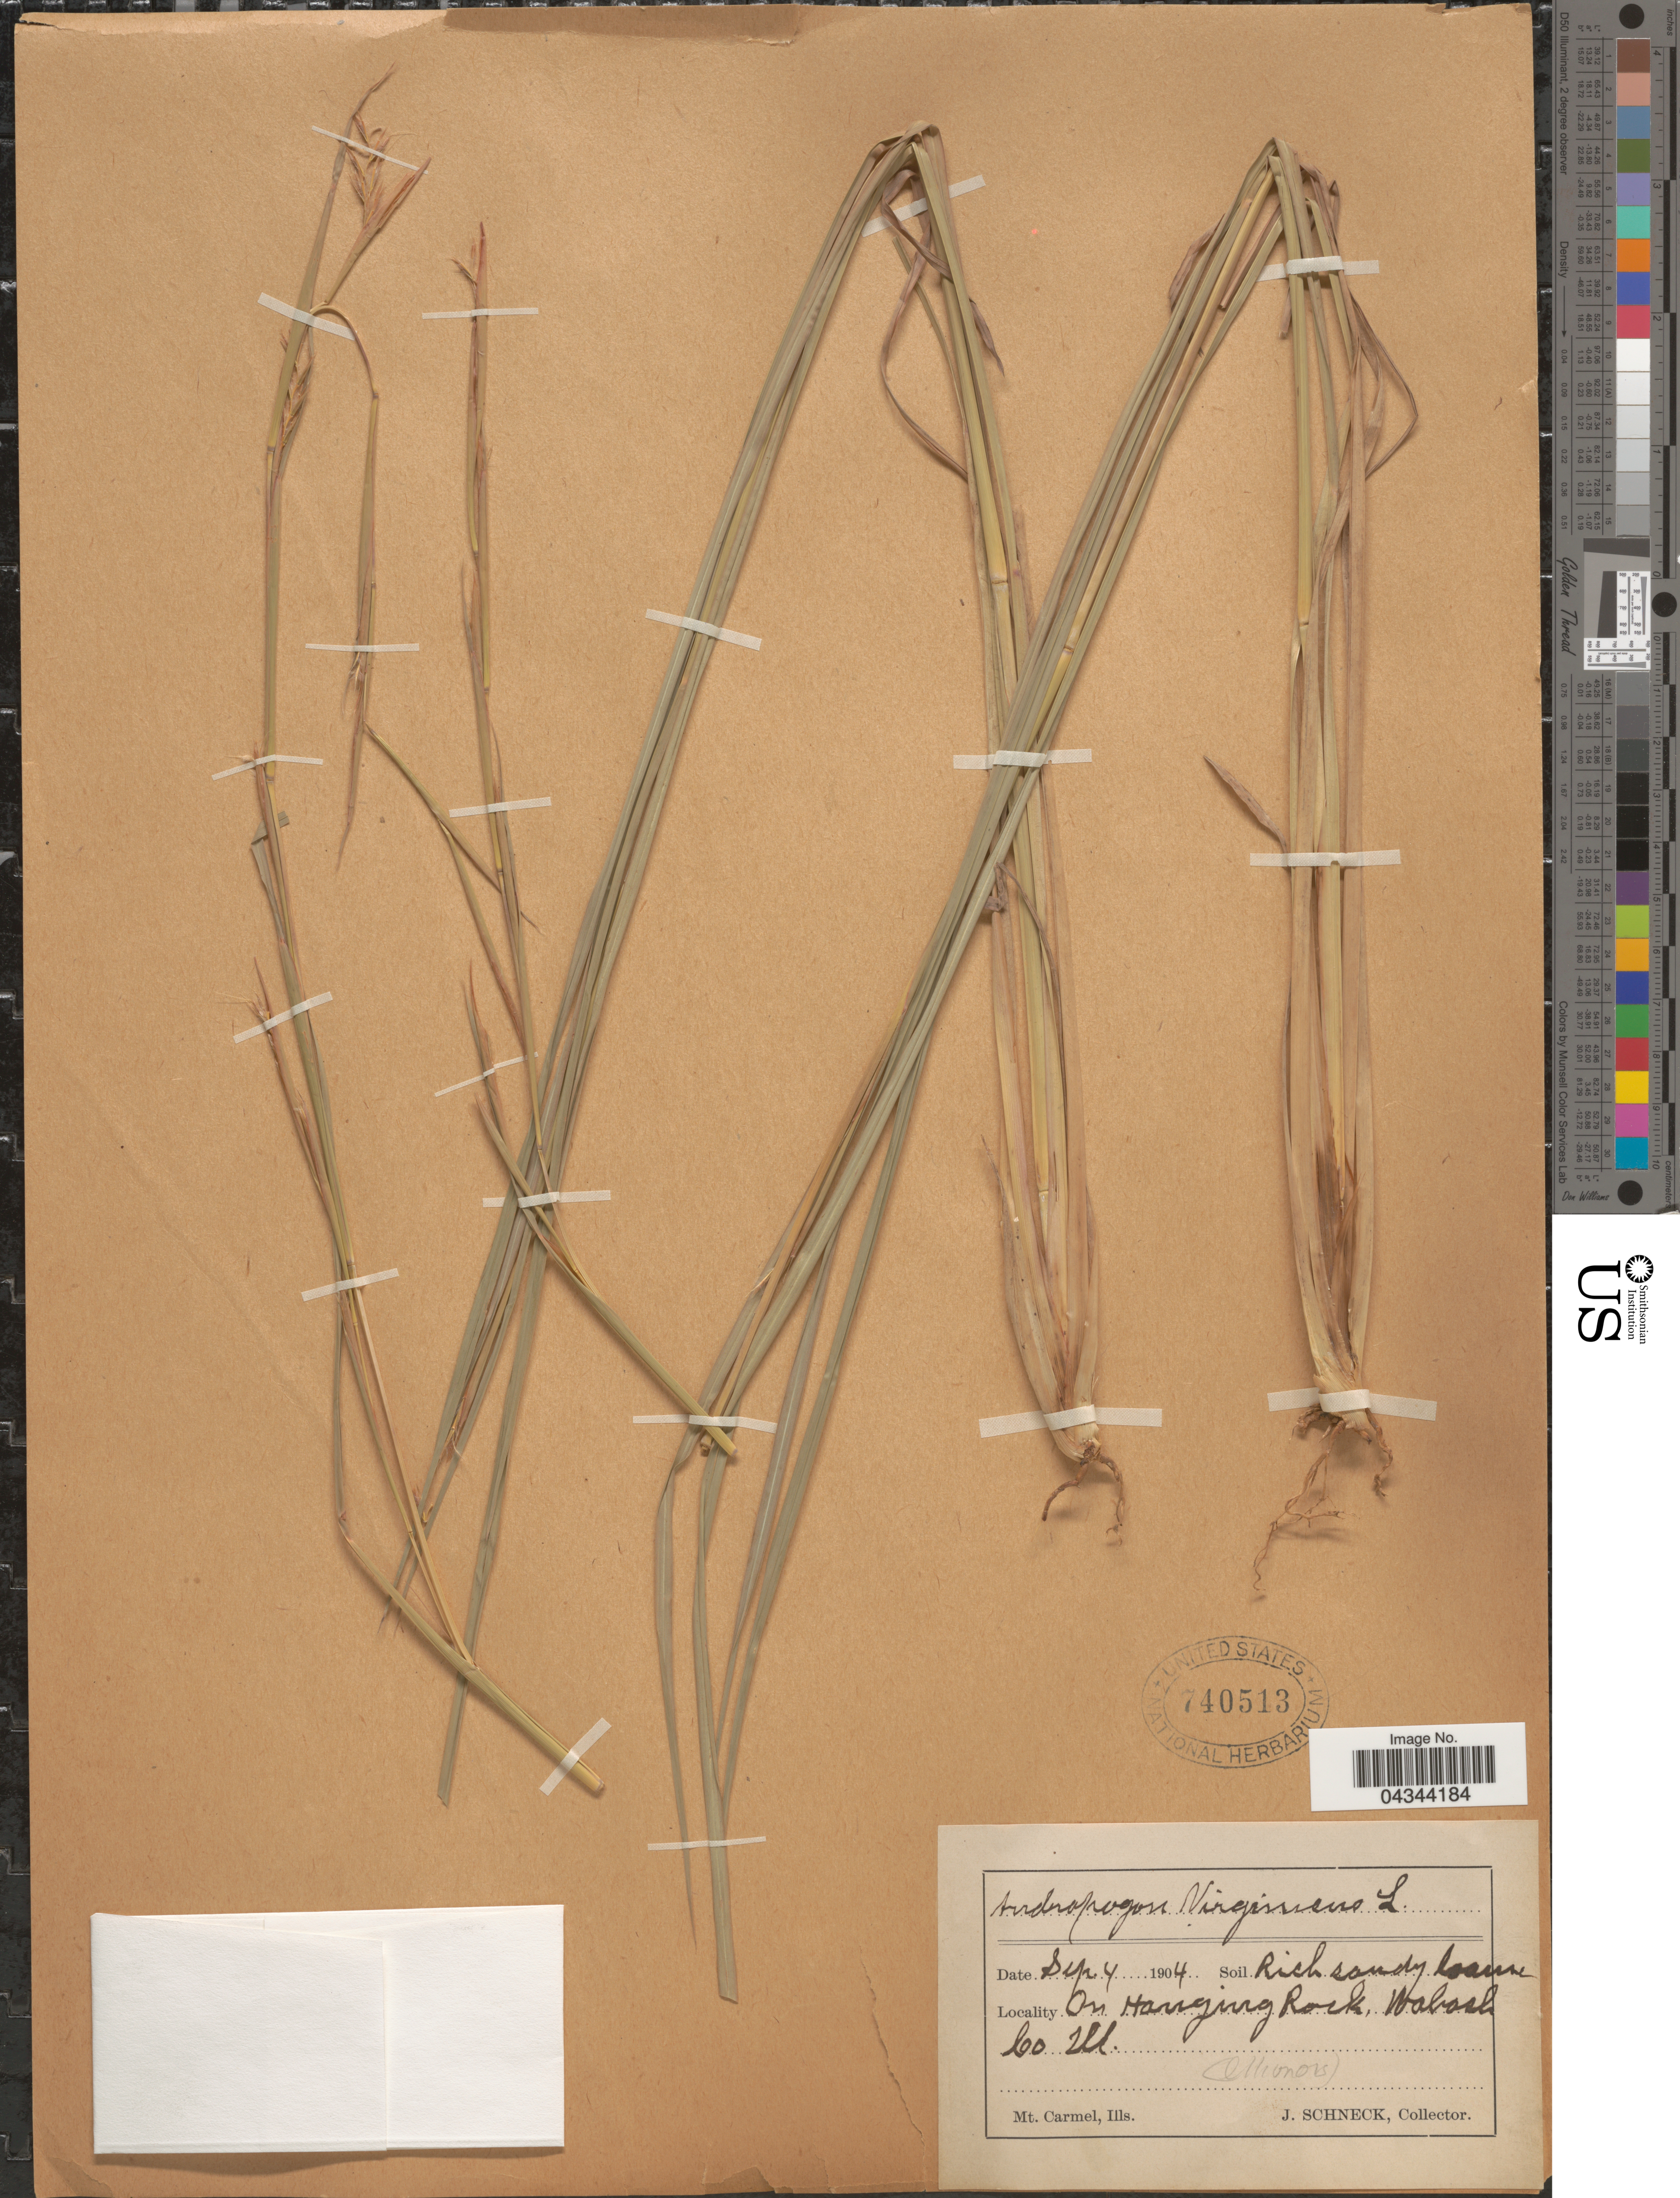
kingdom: Plantae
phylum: Tracheophyta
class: Liliopsida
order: Poales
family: Poaceae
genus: Andropogon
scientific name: Andropogon virginicus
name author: L.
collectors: J. Schneck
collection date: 1904-09-04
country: United States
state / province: Illinois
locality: On Hanging Rock, Wabash Co. Mt. Carmel.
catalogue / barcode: US 740513